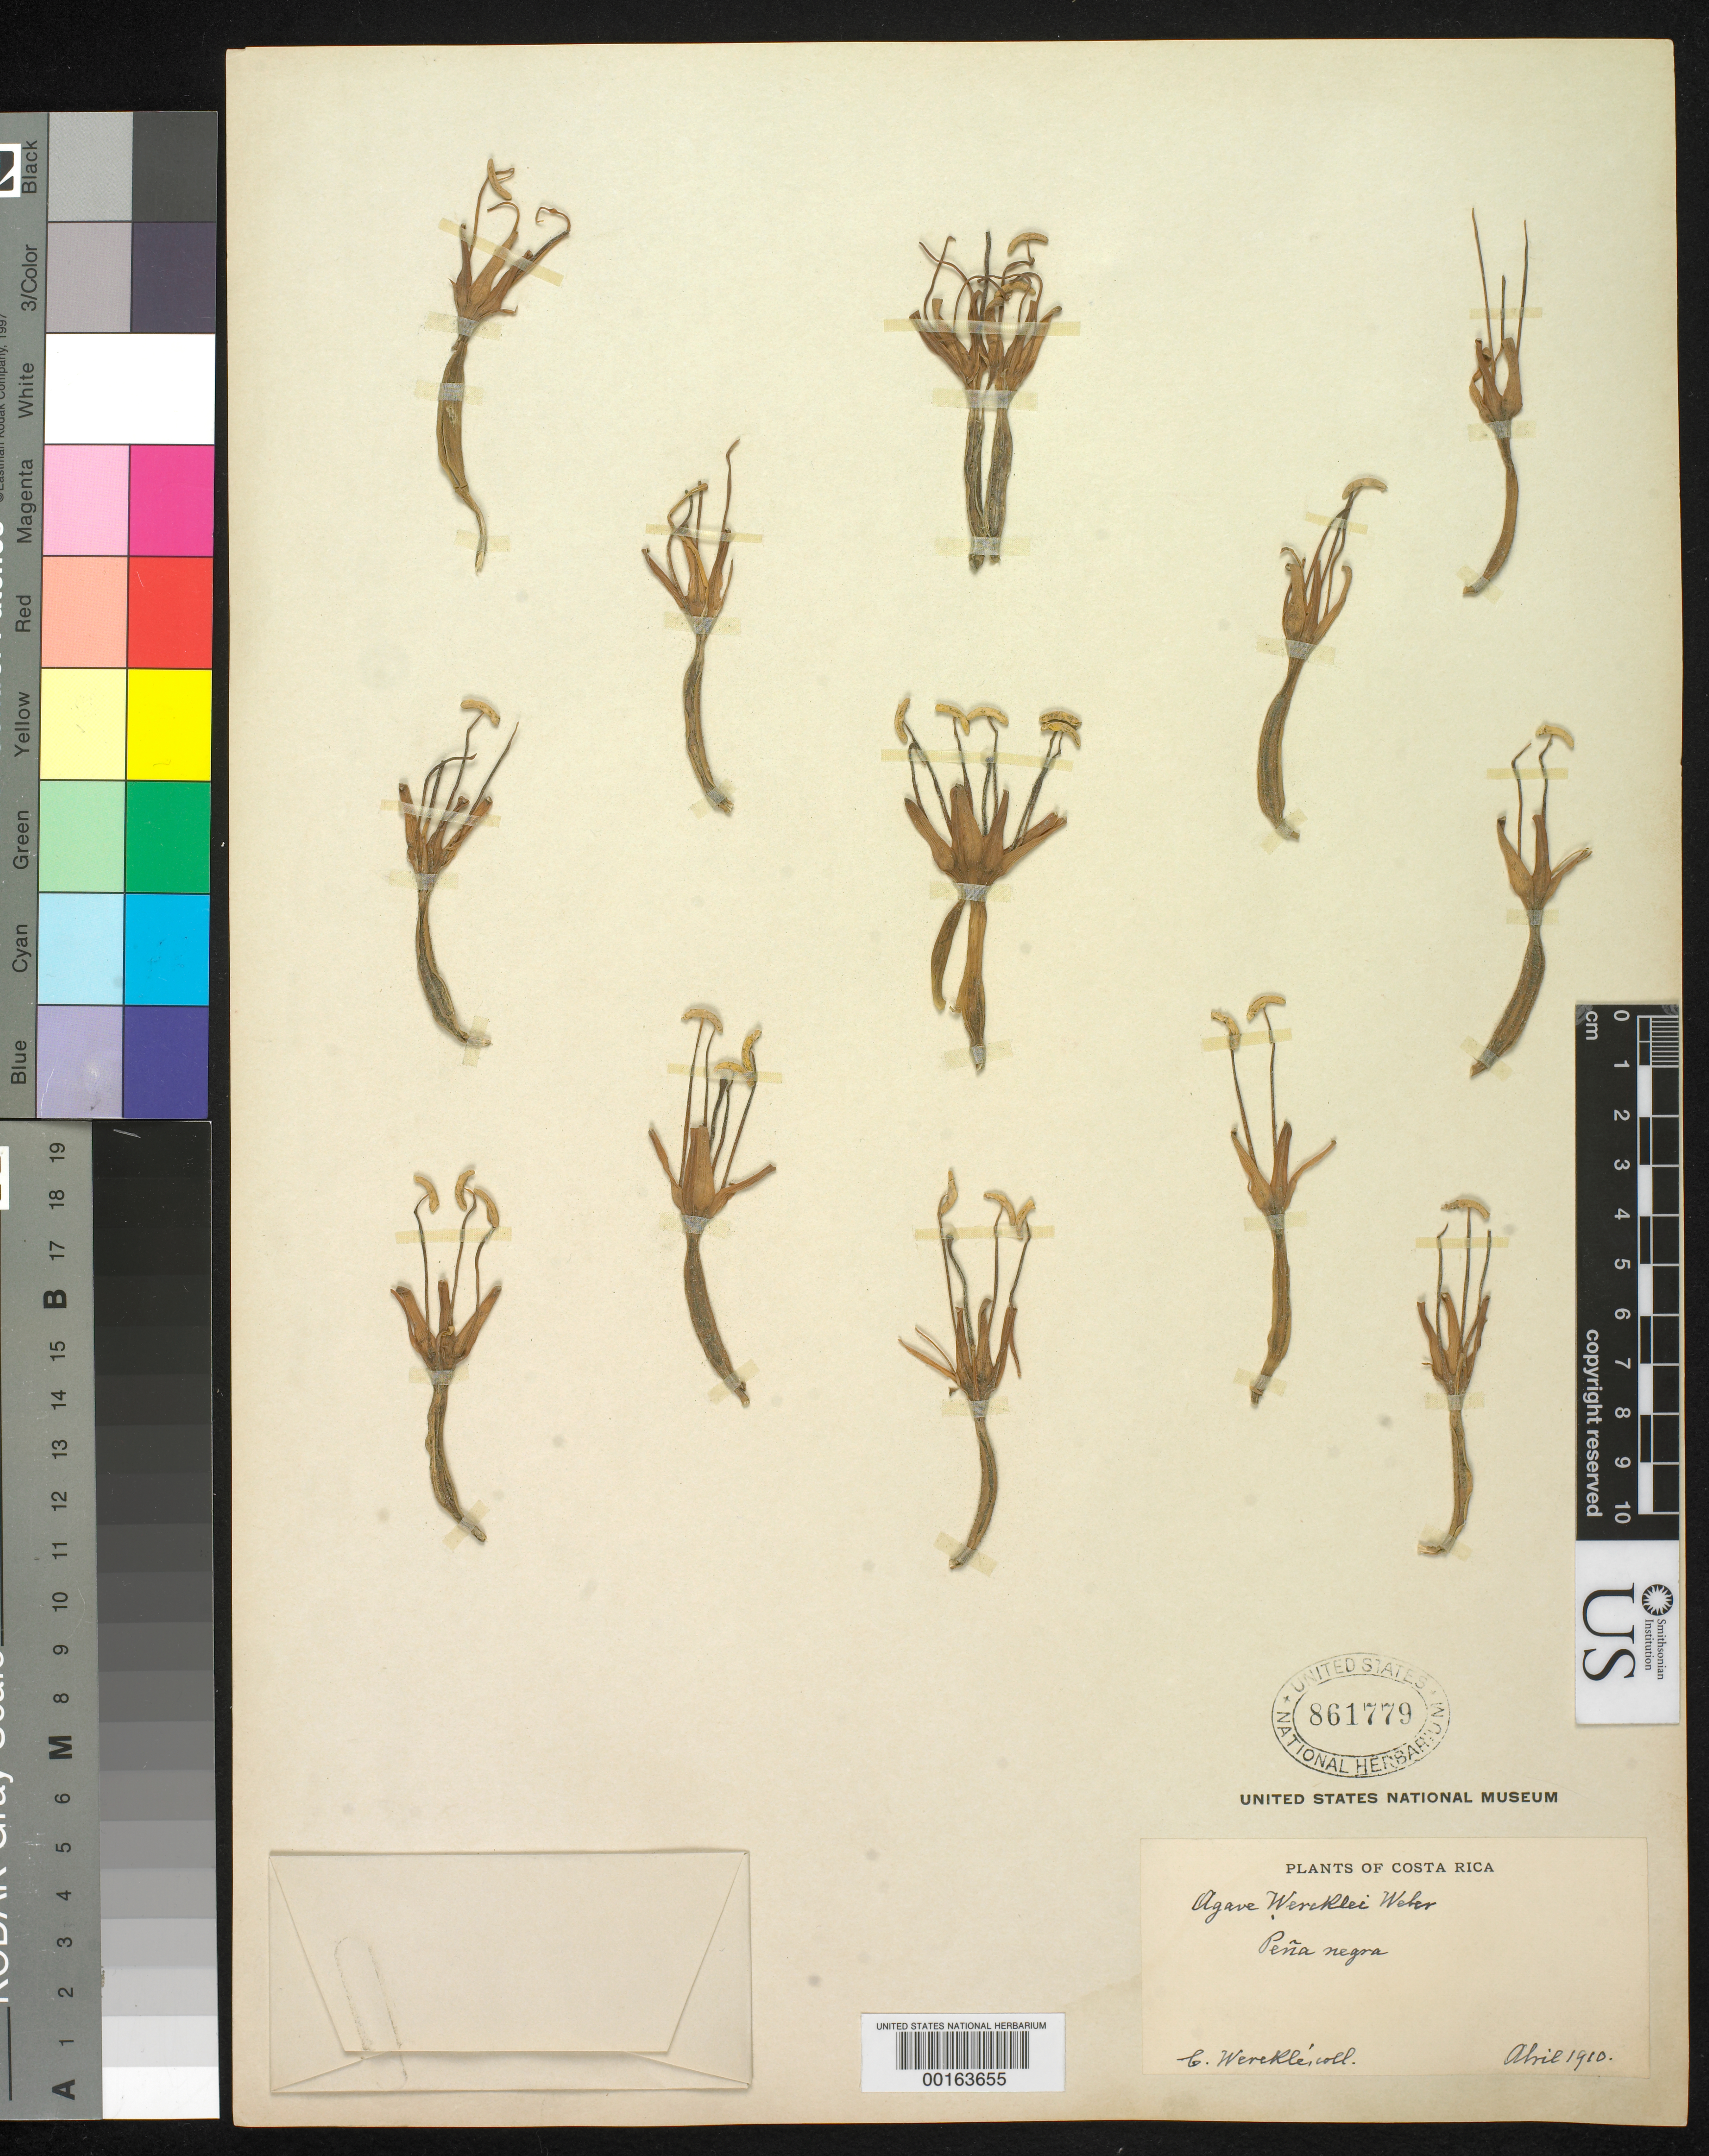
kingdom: Plantae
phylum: Tracheophyta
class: Liliopsida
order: Asparagales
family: Asparagaceae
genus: Agave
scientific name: Agave wercklei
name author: F.A.C. Weber ex Wercklé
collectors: C. C Wercklé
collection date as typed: Apr 1910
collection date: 1910-04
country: Costa Rica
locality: Pena Negra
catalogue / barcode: US 861779